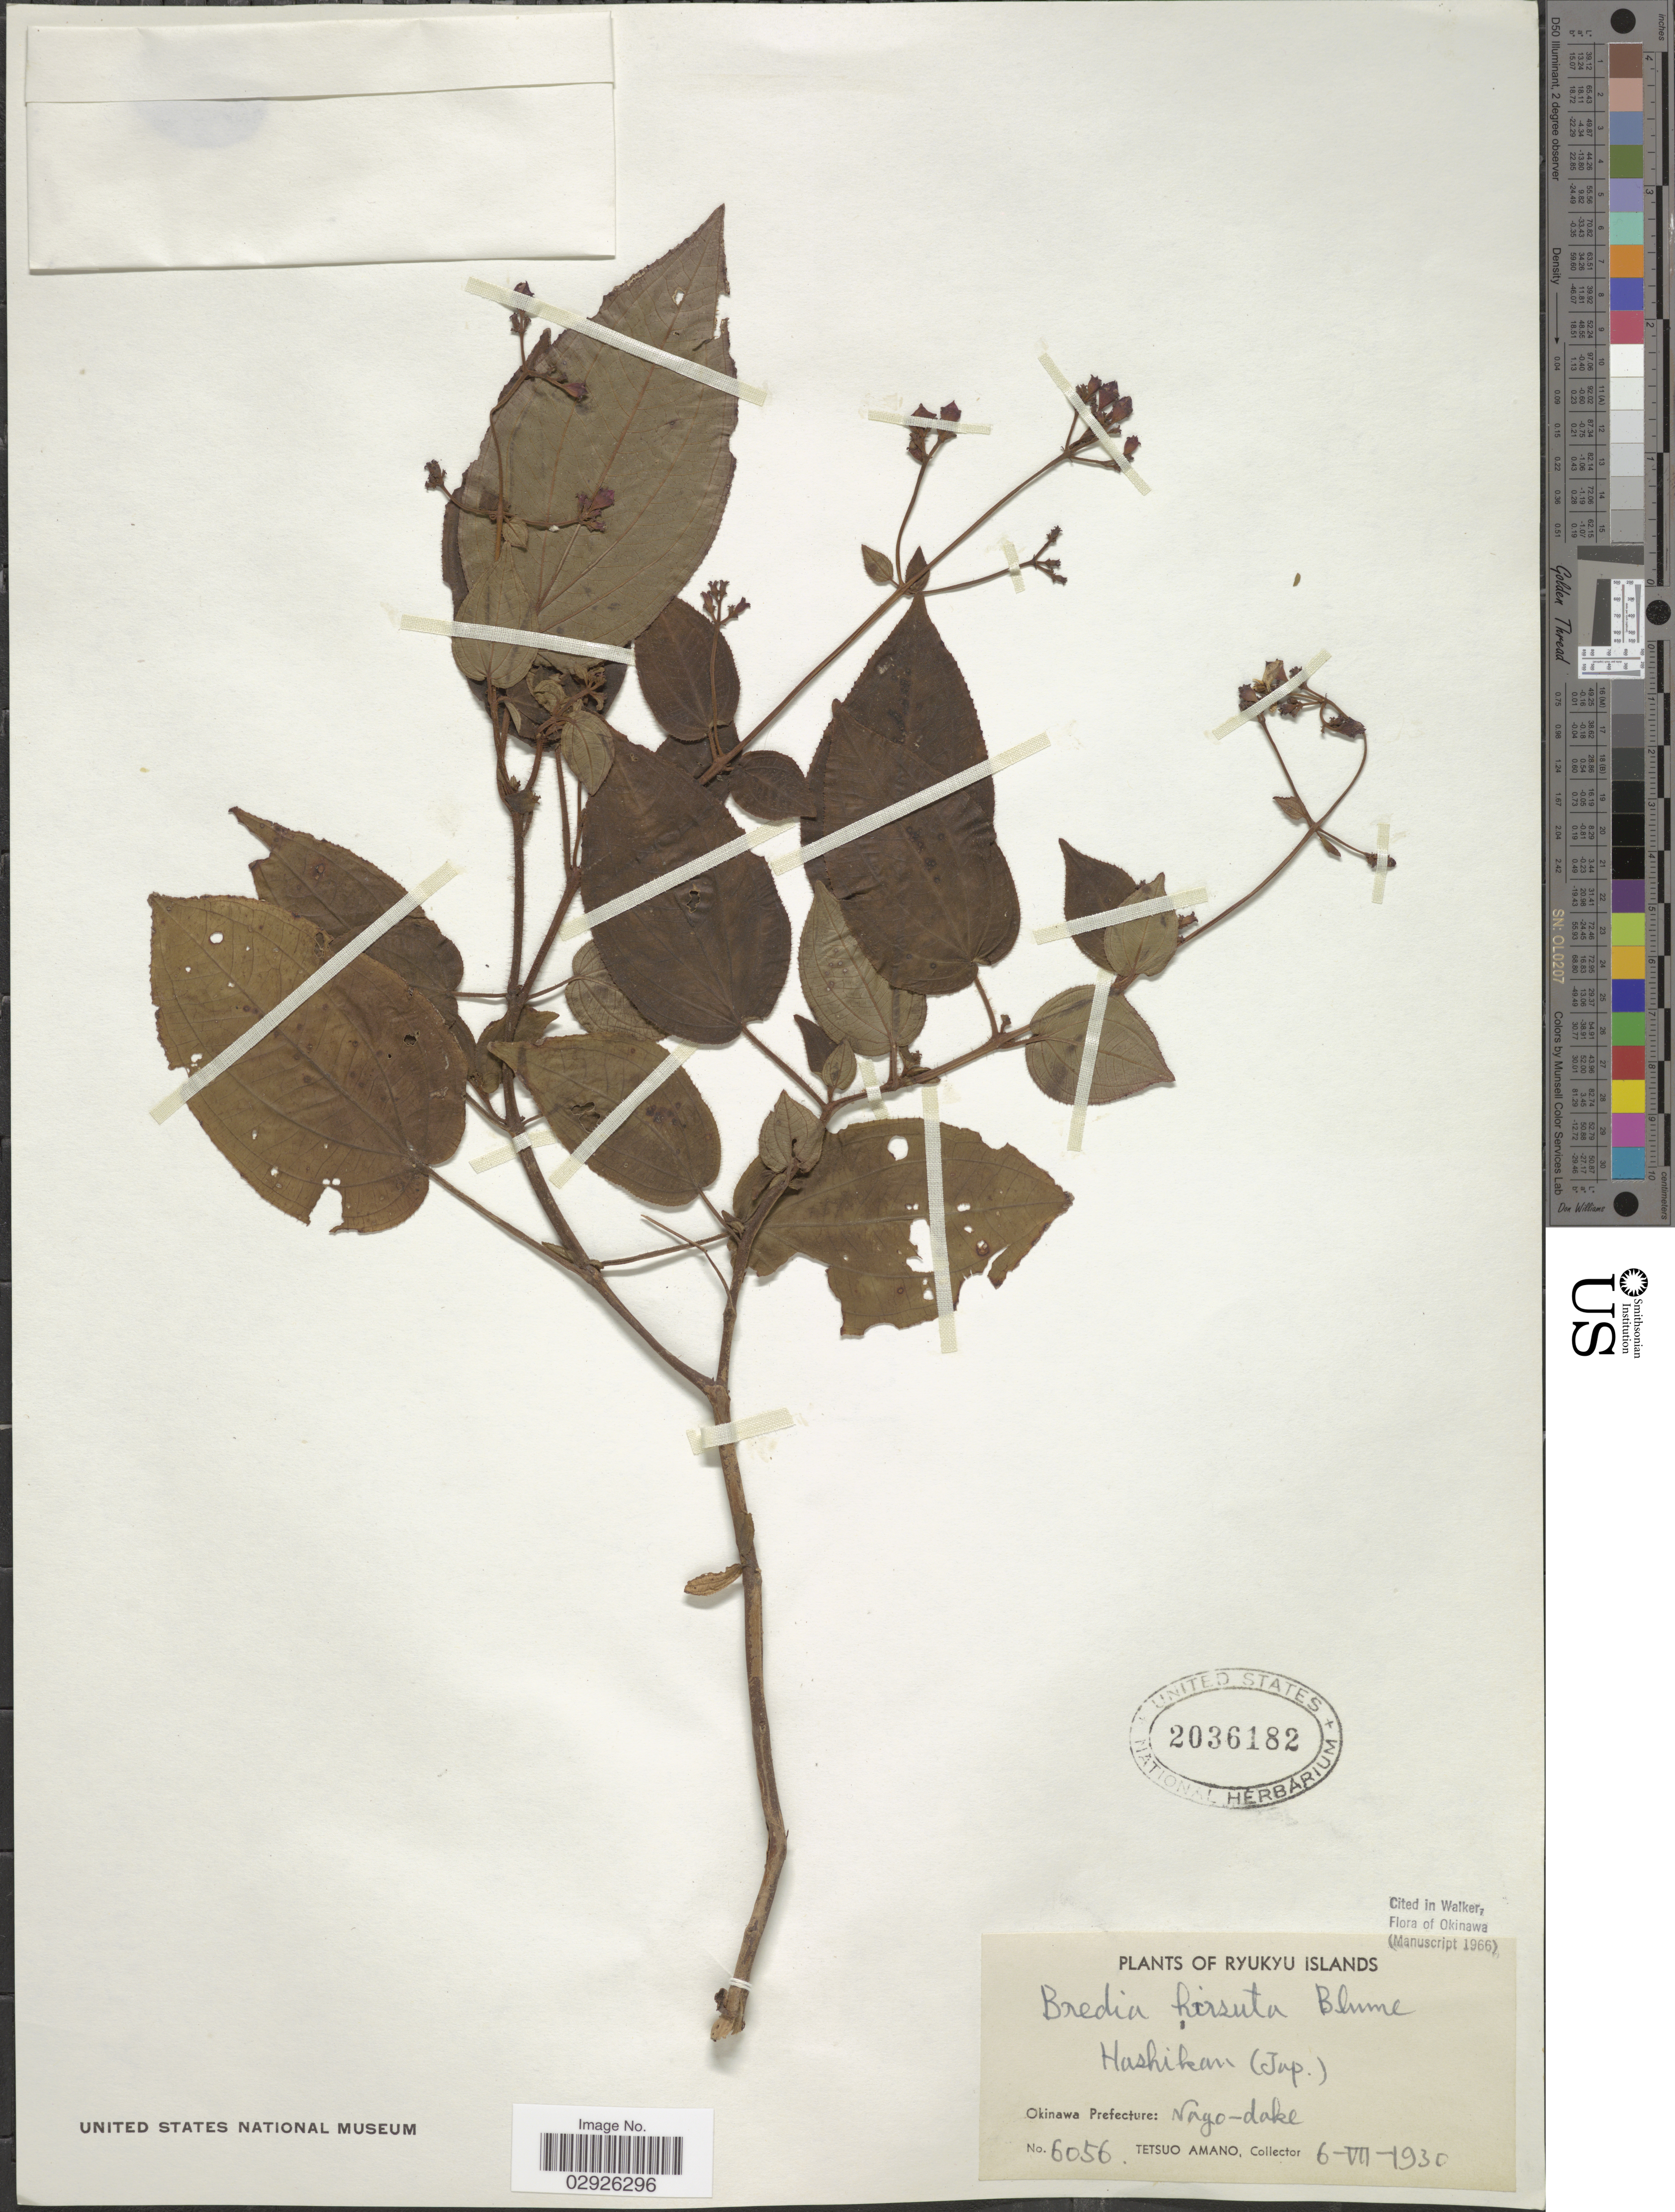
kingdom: Plantae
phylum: Tracheophyta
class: Magnoliopsida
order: Myrtales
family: Melastomataceae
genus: Bredia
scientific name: Bredia hirsuta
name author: Blume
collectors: T. Amano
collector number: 6056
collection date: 1930-07-06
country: Japan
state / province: Okinawa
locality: Ryukyu Islands, Okinawa Prefecture: Nago-dake.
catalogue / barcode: US 2036182